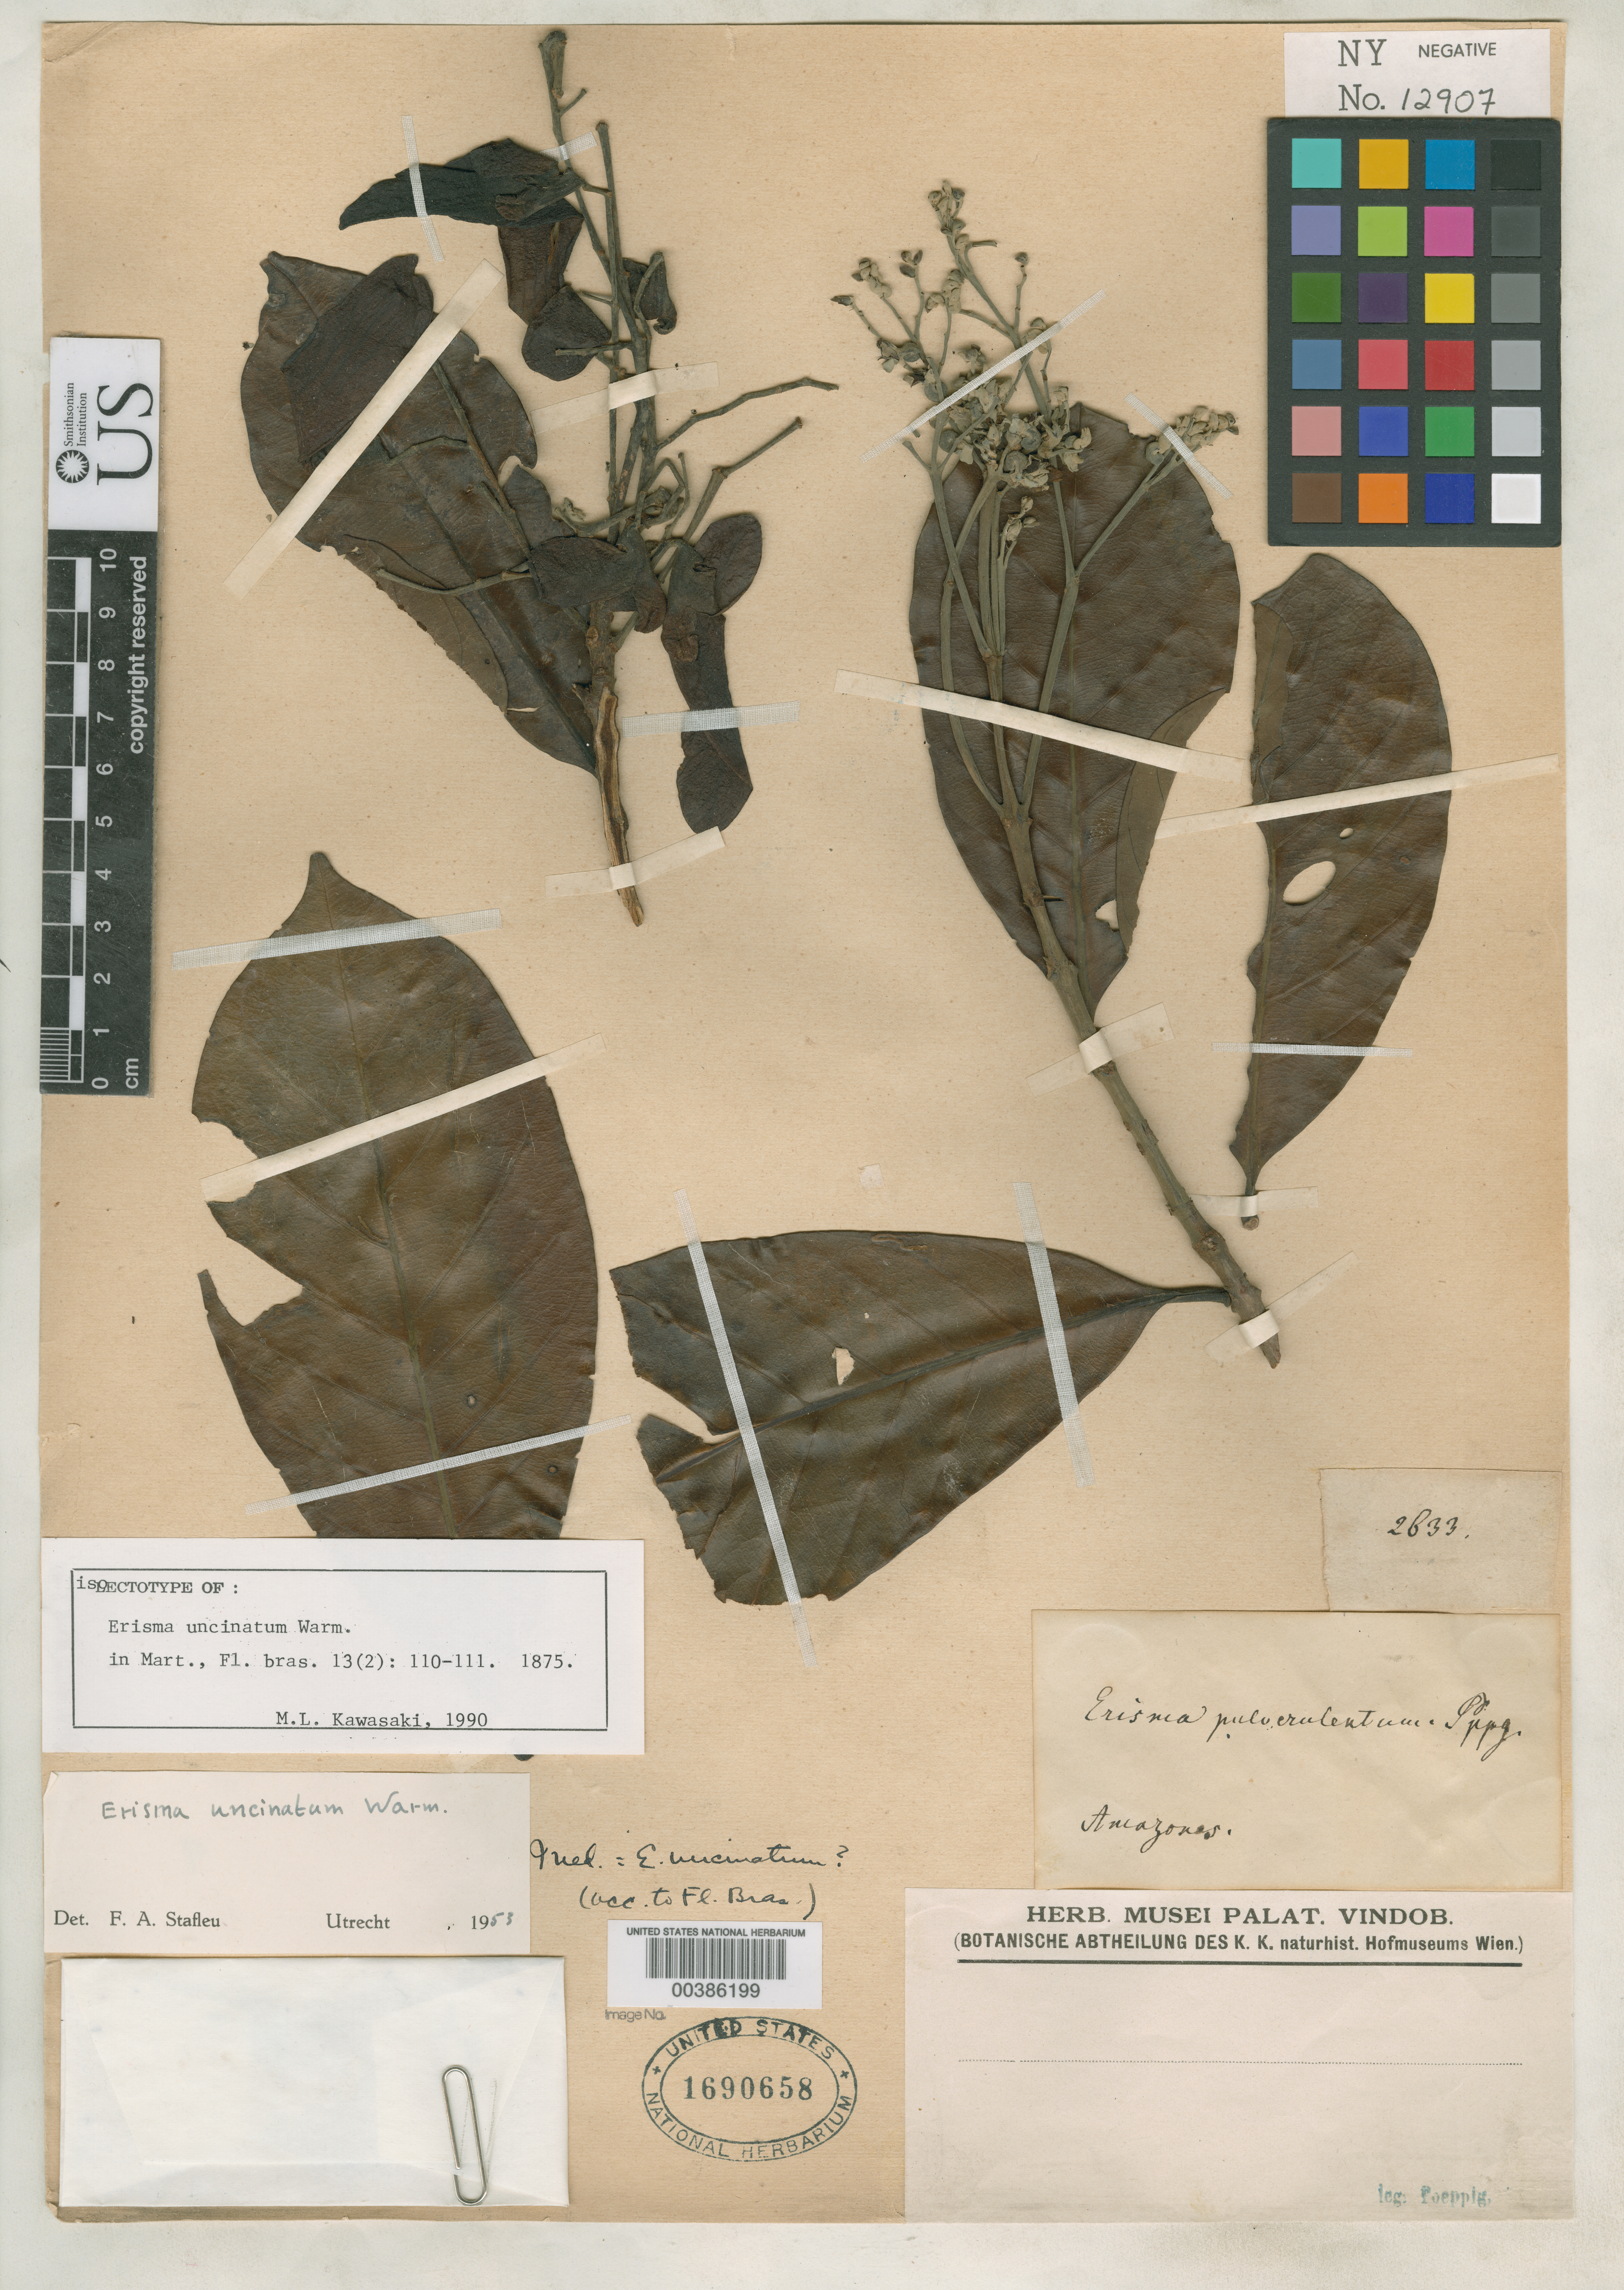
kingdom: Plantae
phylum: Tracheophyta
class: Magnoliopsida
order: Myrtales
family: Vochysiaceae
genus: Erisma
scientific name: Erisma uncinatum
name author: Warm. in Mart.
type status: Isolectotype; Isosyntype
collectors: E. F. Poeppig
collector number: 2633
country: Brazil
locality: Amazonas/Amazonia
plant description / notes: Specimen annotated as isolectotype by M.L. Kawasaki, 1990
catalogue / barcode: US 1690658